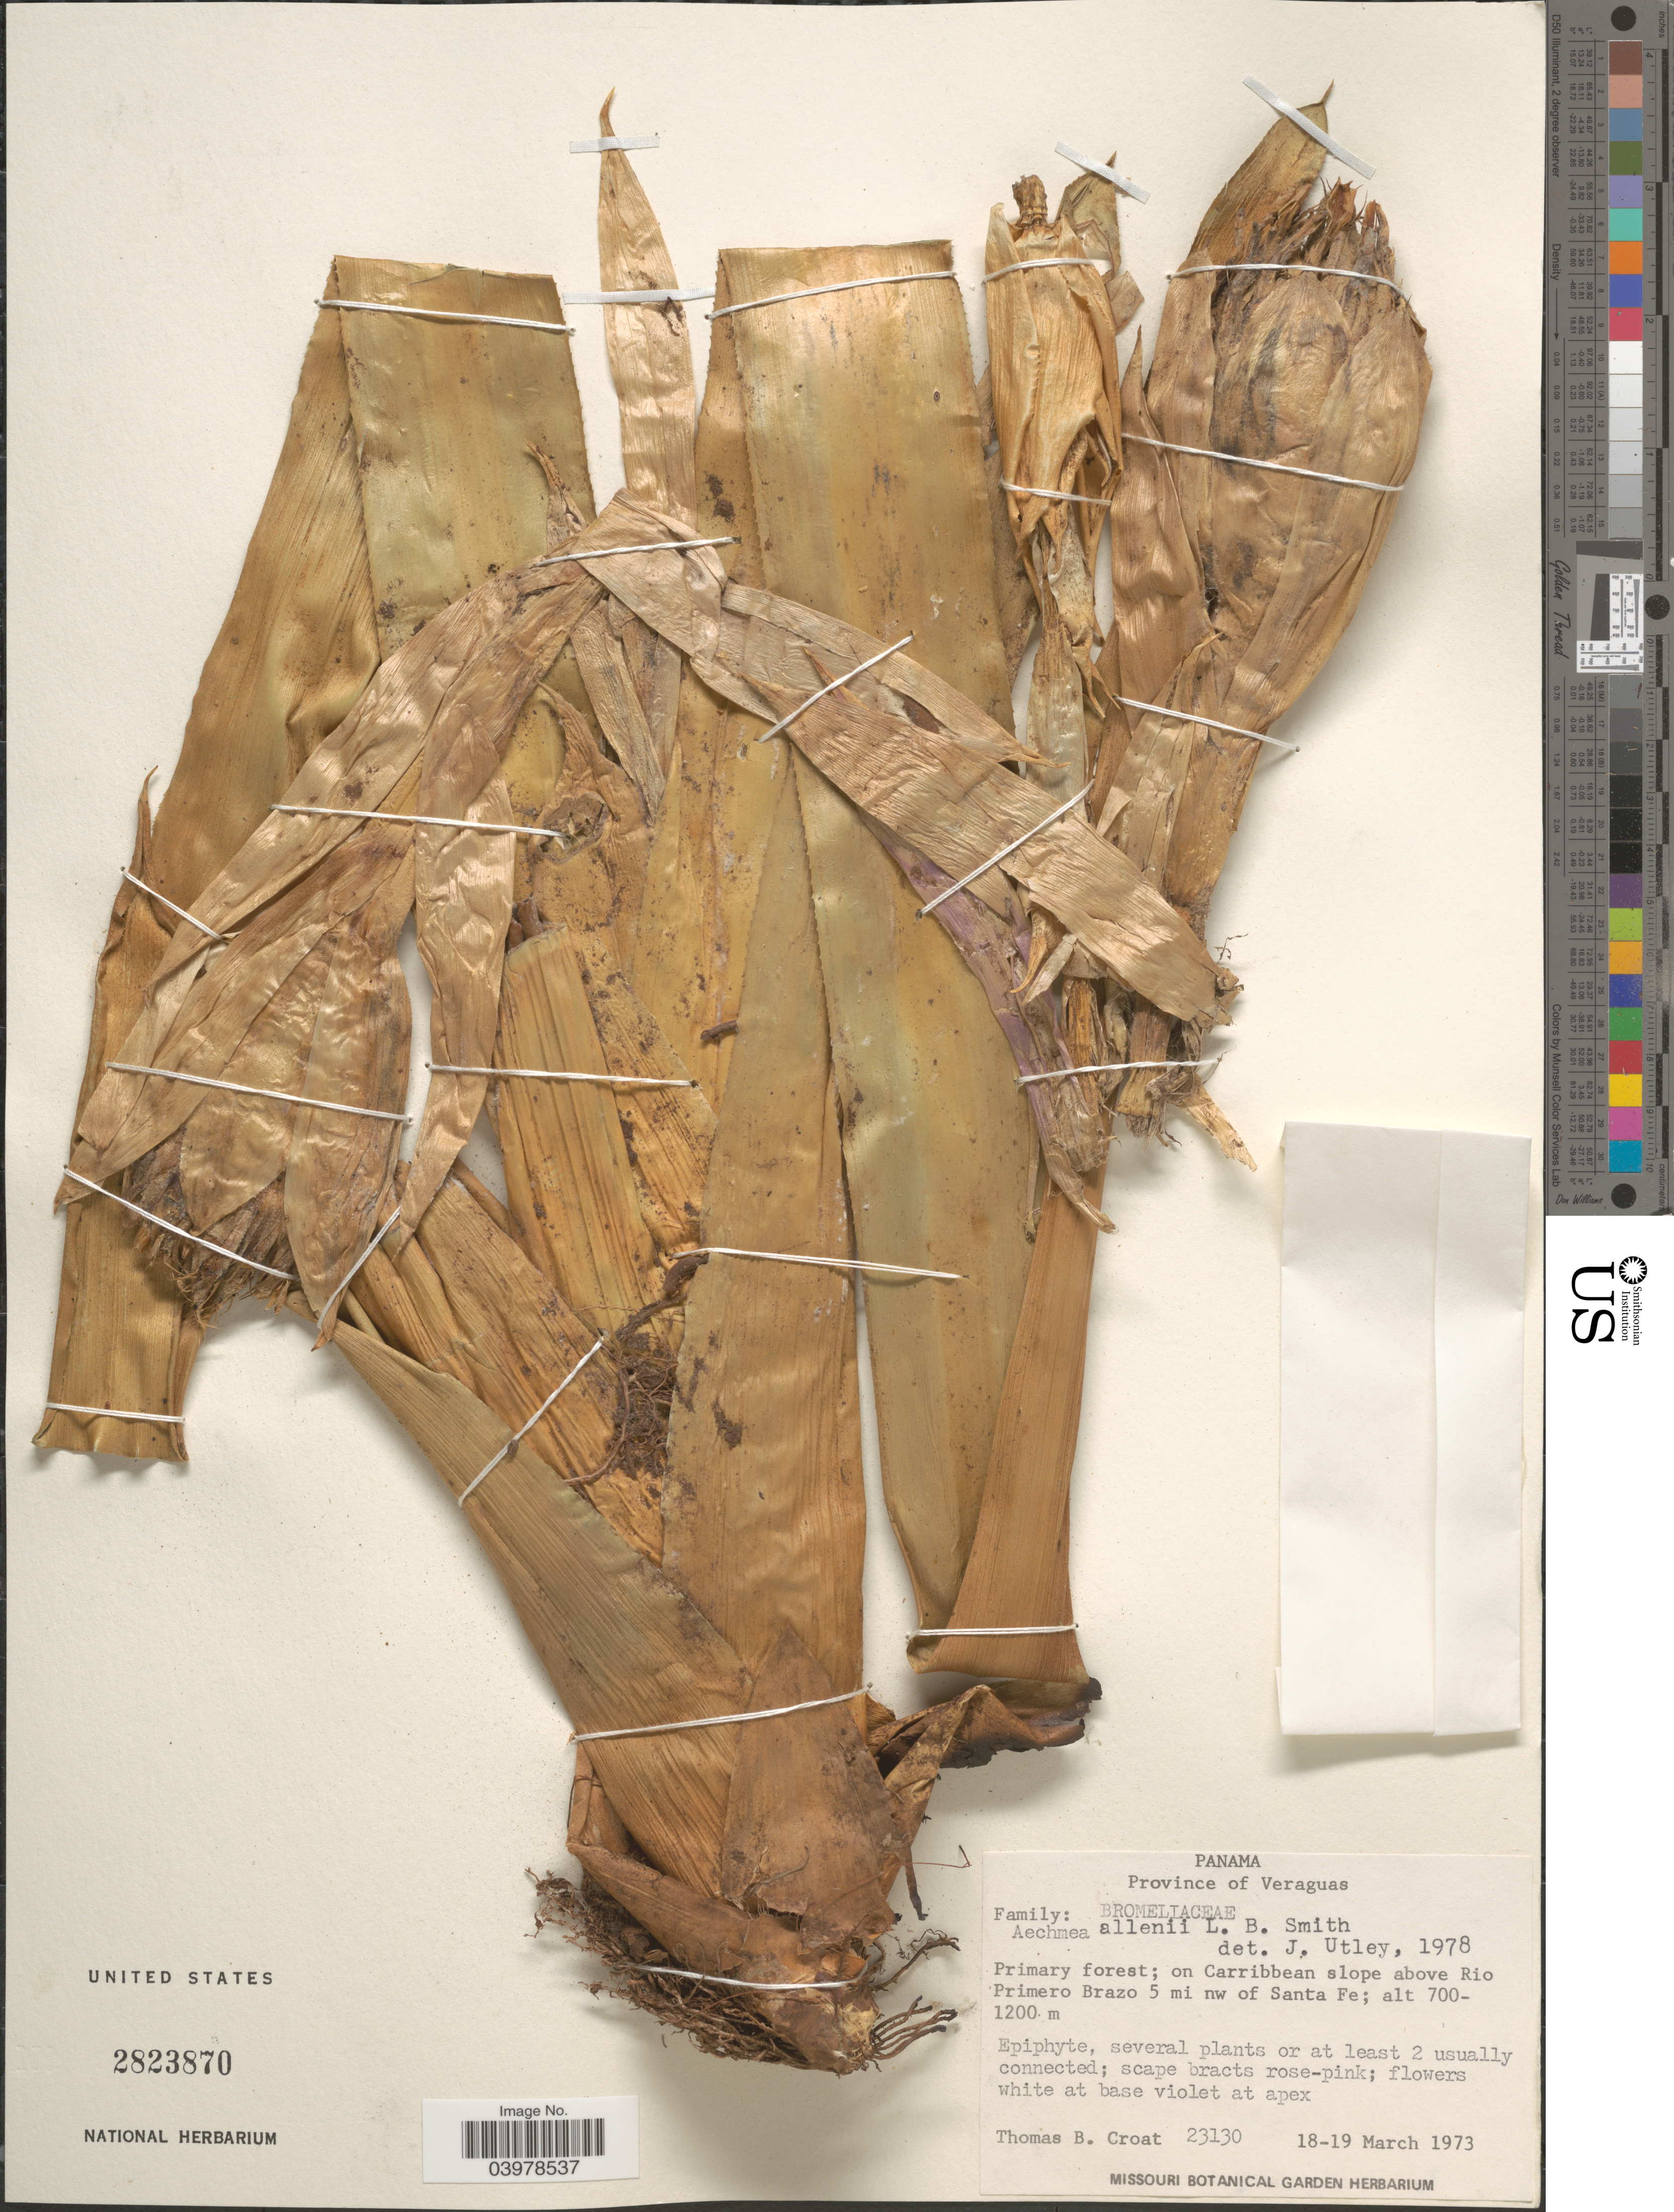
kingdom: Plantae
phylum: Tracheophyta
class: Liliopsida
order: Poales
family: Bromeliaceae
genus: Aechmea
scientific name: Aechmea allenii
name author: L.B. Sm. in Woodson & Schery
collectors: T. B. Croat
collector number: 23130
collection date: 1973-03-18/1973-03-19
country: Panama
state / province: Veraguas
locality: Primary forest; on Carribbean slope above Rio Primerio Brazo 5 mi nw of Santa Fe.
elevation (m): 700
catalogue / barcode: US 2823870